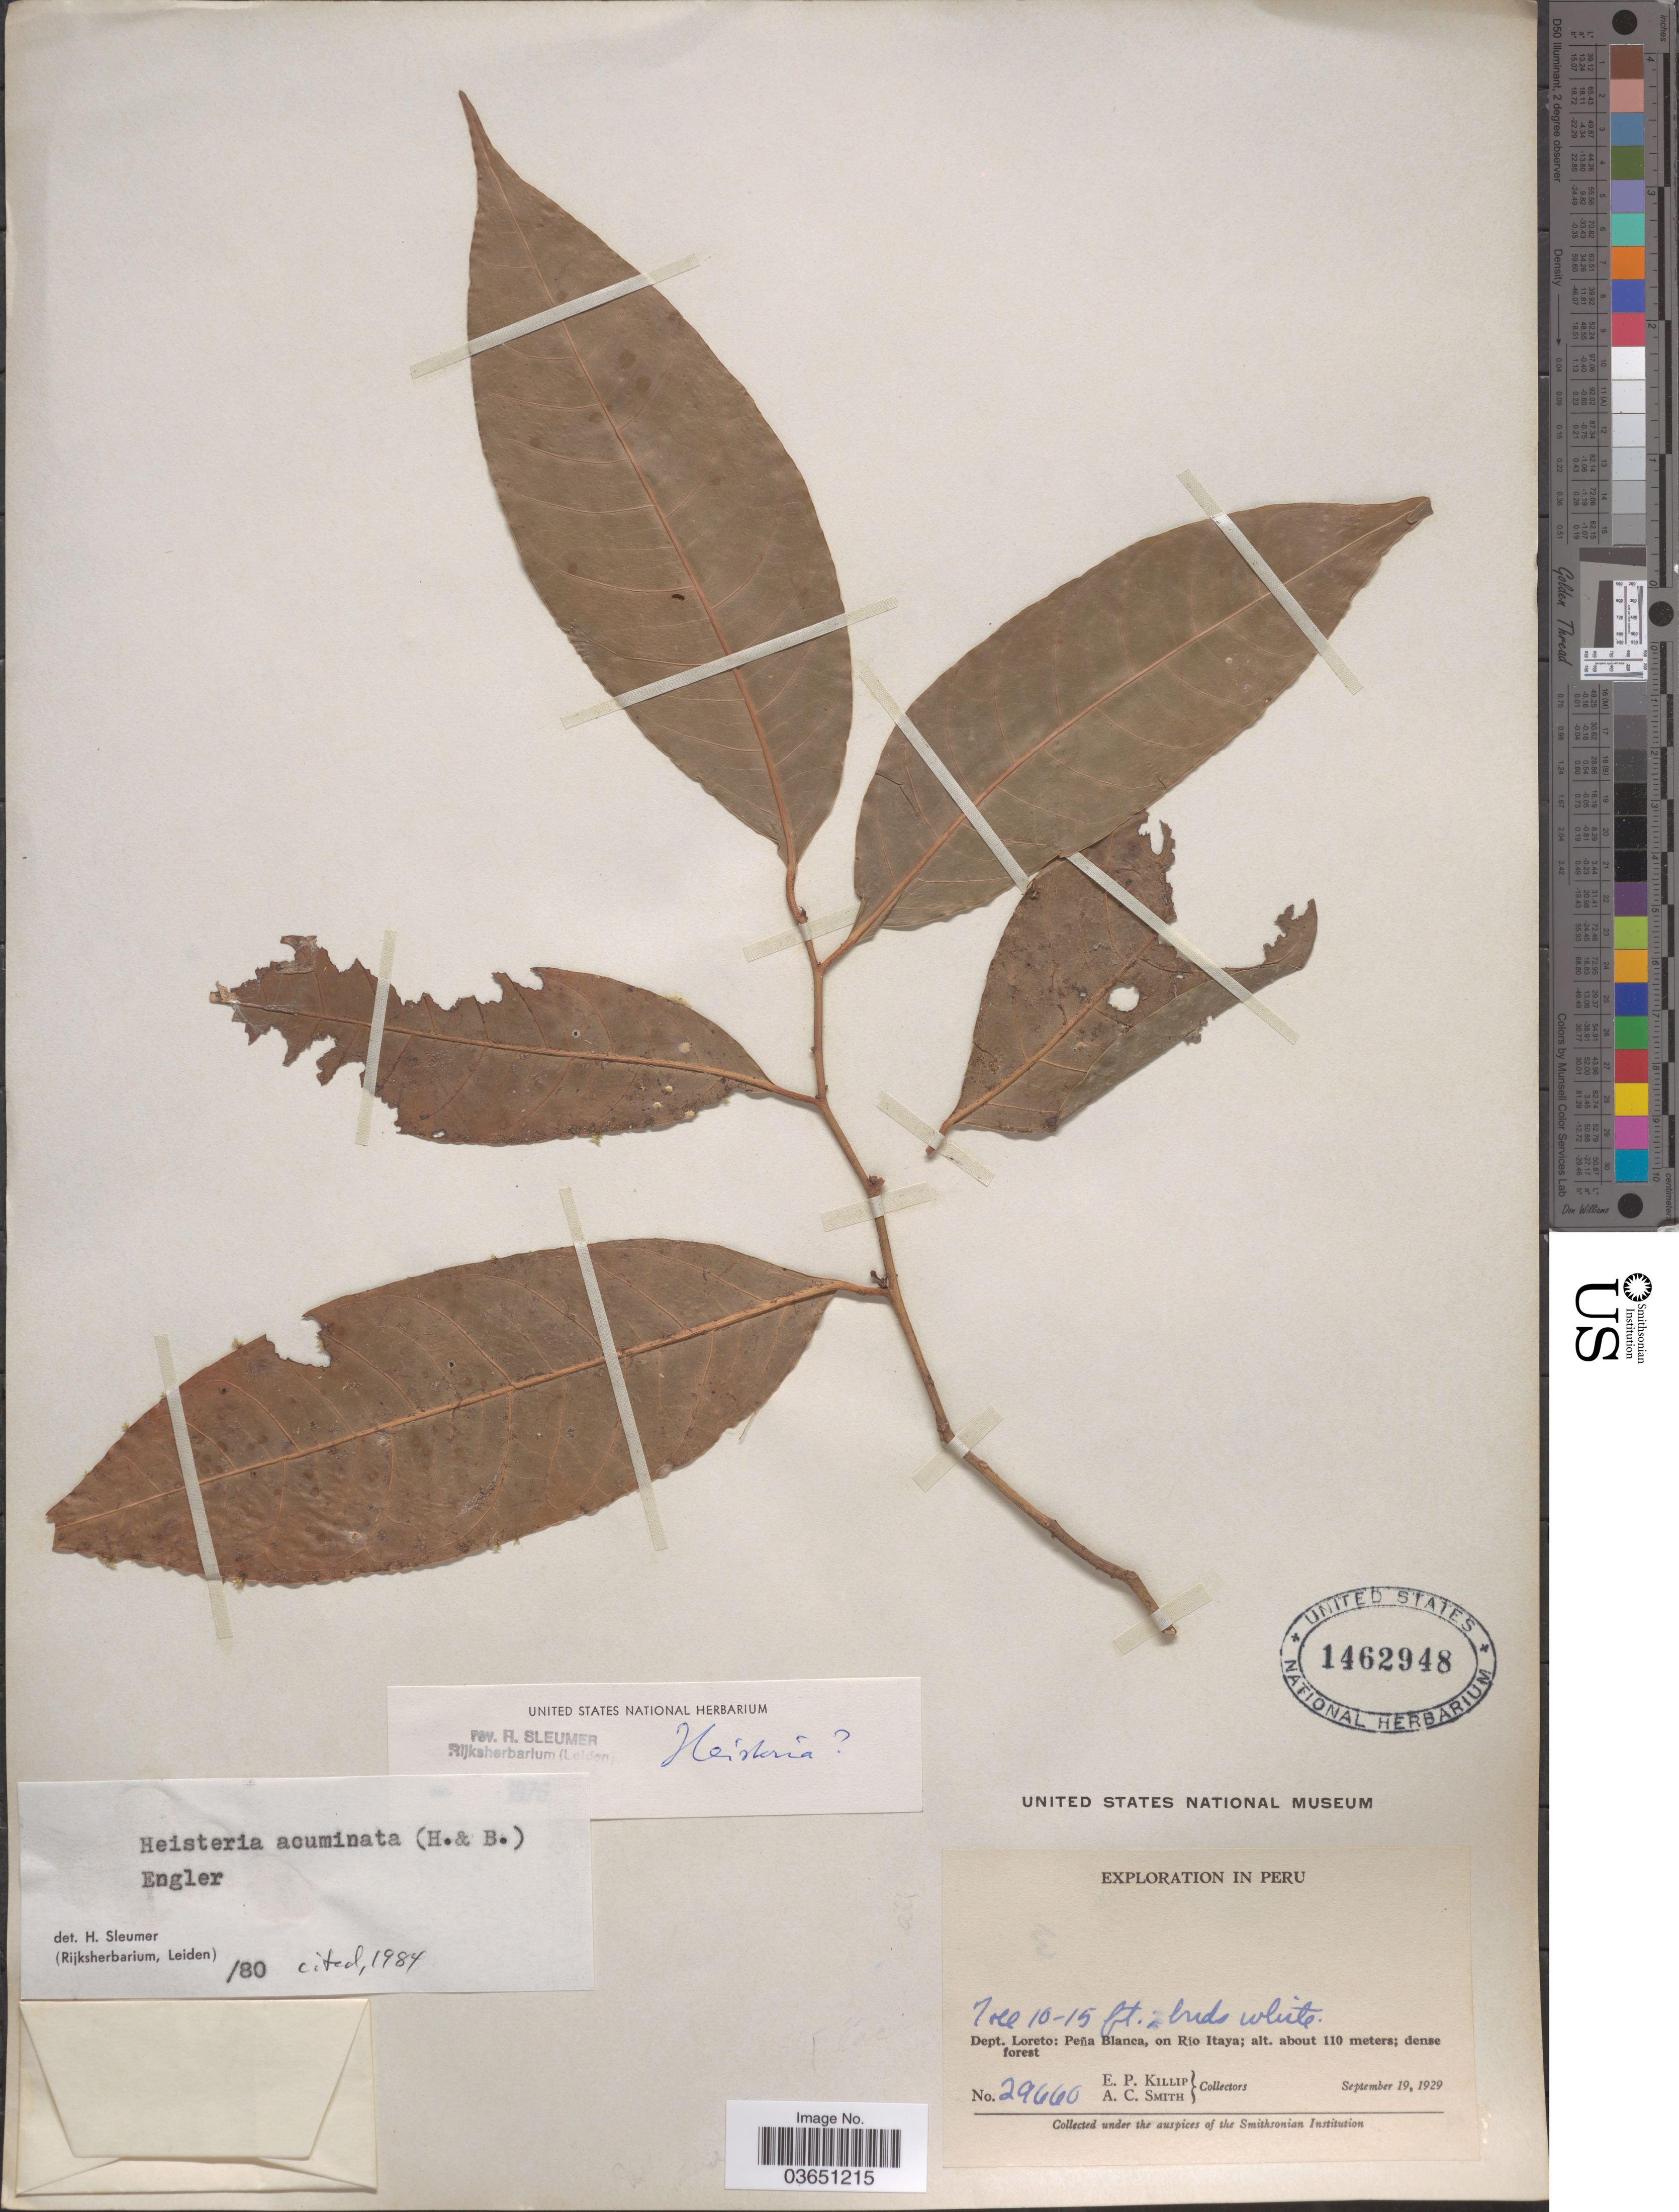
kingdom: Plantae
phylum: Tracheophyta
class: Magnoliopsida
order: Santalales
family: Erythropalaceae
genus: Heisteria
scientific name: Heisteria acuminata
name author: (Humb. & Bonpl.) Engl.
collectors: E. P. Killip & A. C. Smith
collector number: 29660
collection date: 1929-09-19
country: Peru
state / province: Loreto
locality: Dept. Loreto: Peña Blanca, on Río Itaya; dense forest.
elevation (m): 110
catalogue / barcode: US 1462948